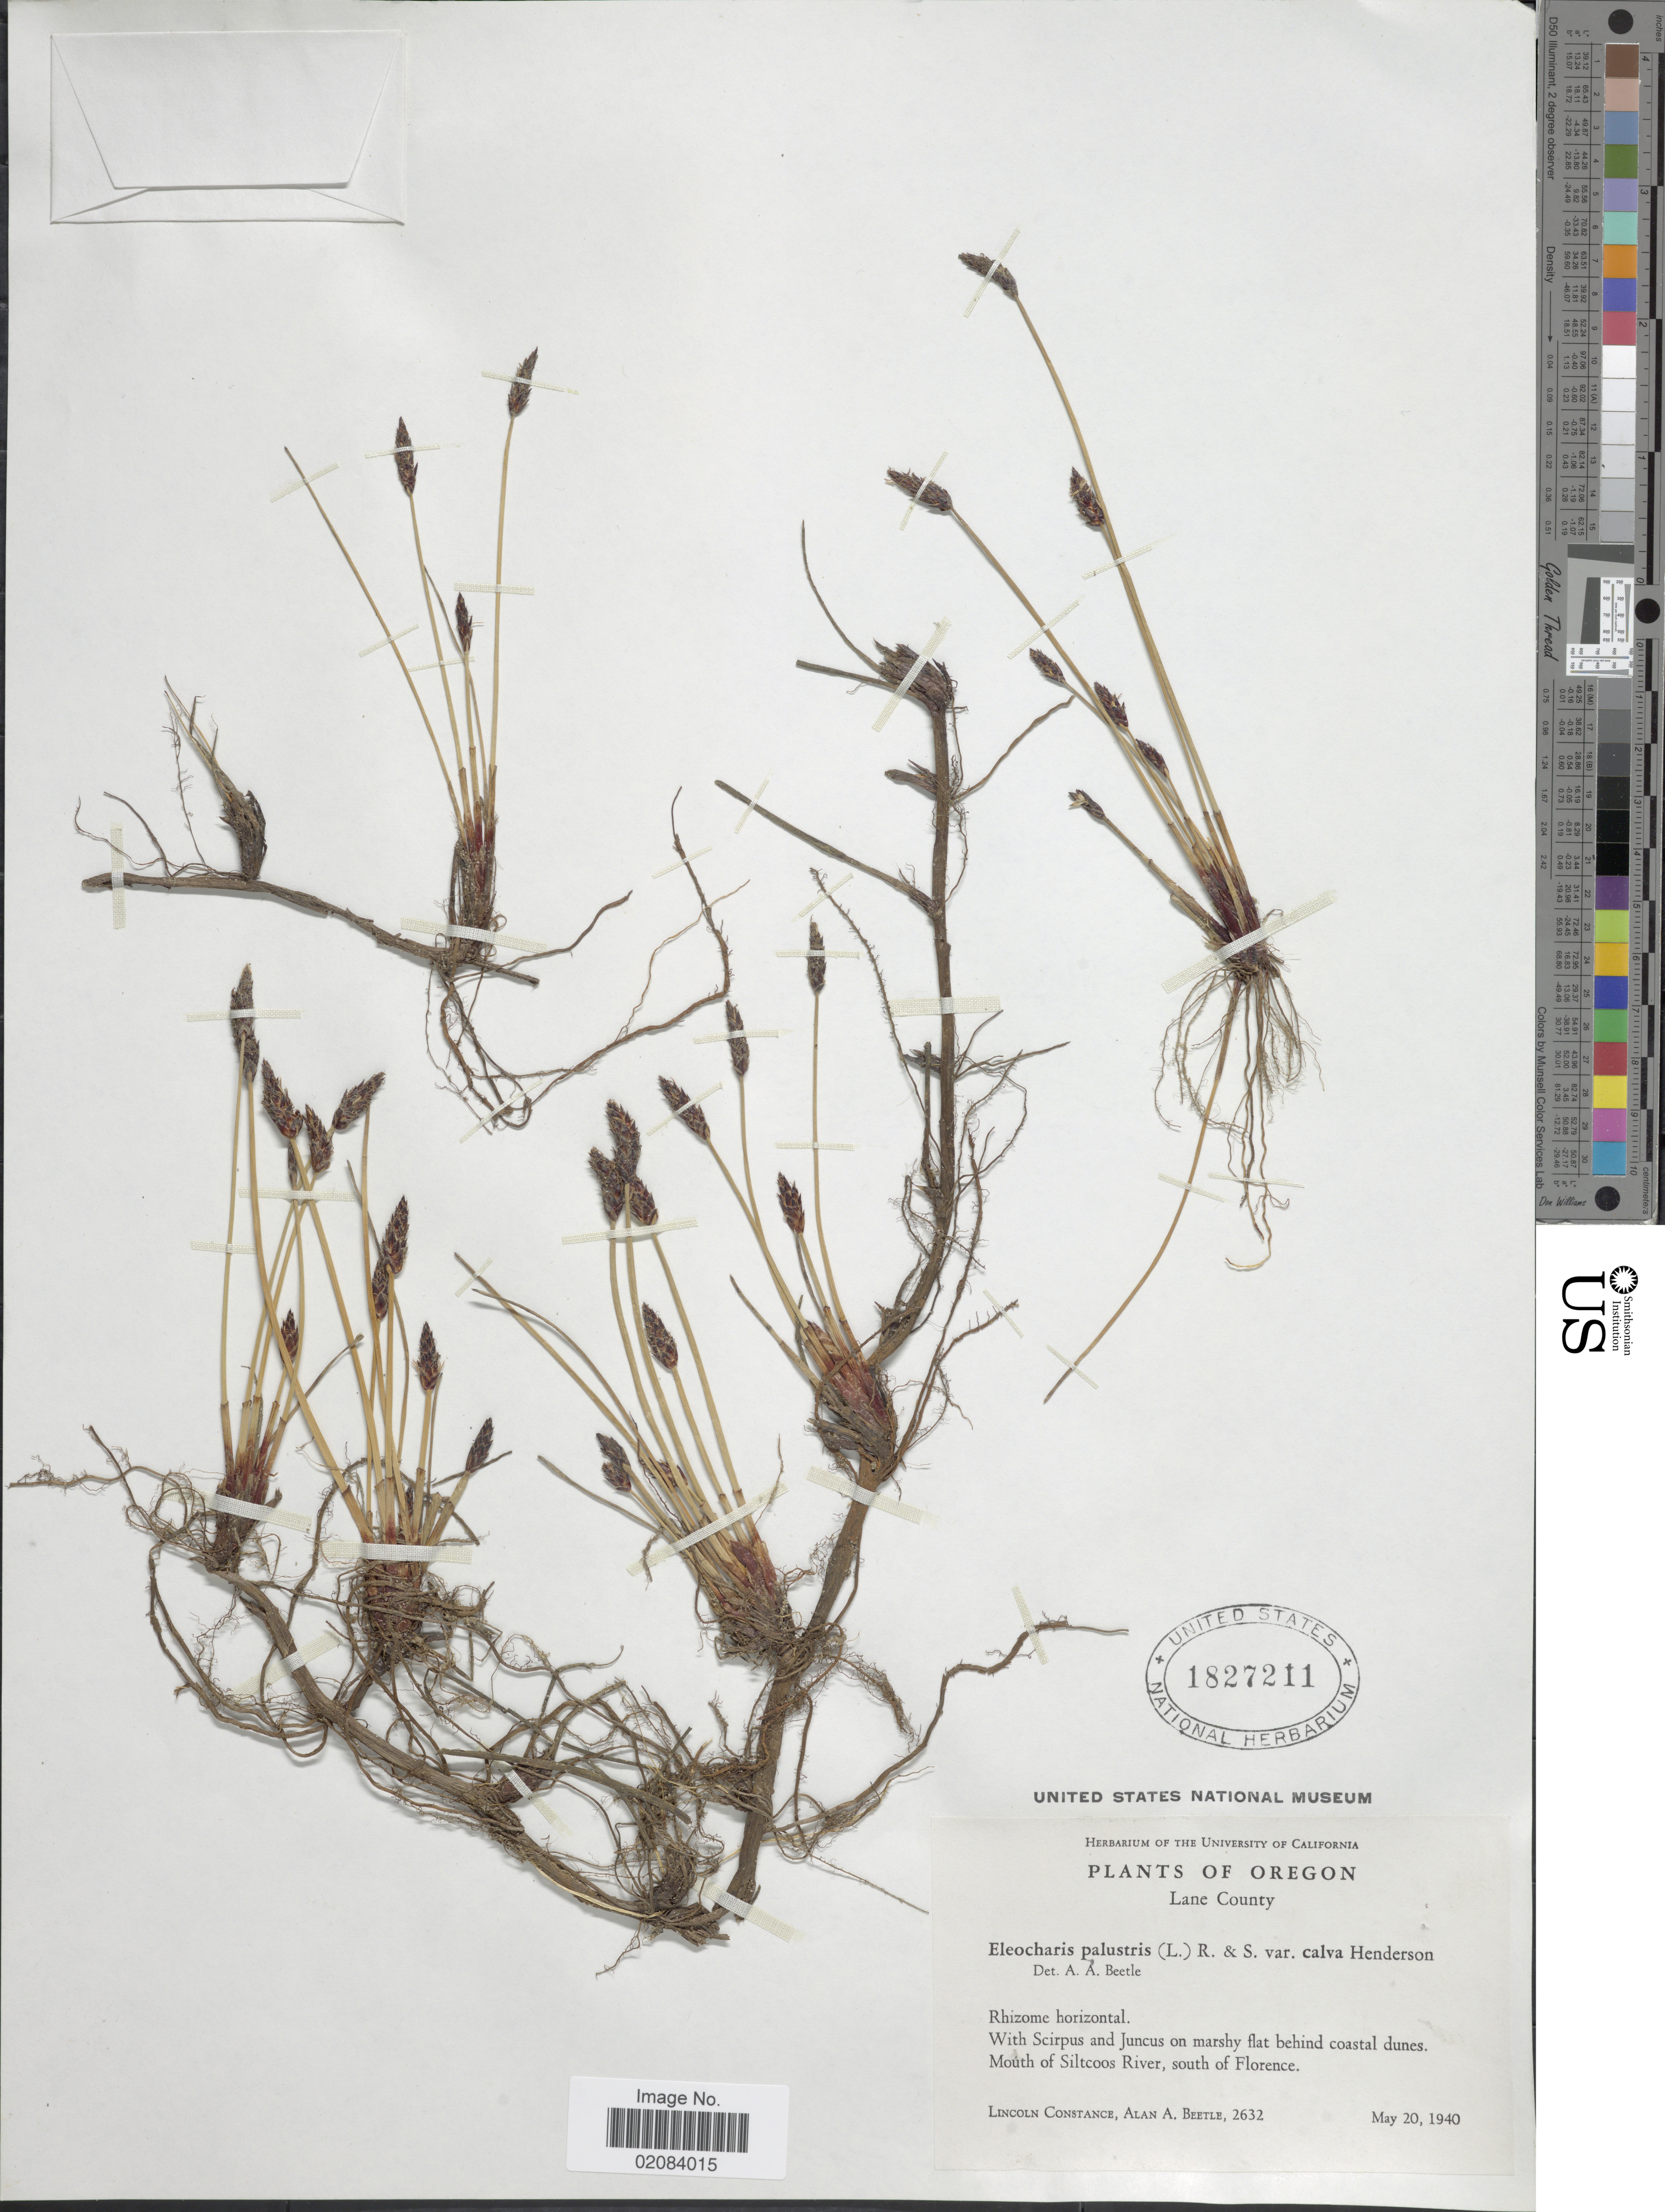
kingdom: Plantae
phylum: Tracheophyta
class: Liliopsida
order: Poales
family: Cyperaceae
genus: Eleocharis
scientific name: Eleocharis palustris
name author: (L.) Roem. & Schult.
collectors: L. Constance & A. A. Beetle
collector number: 2632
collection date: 1940-05-20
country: United States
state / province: Oregon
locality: Lane County, Behind coast dunes, Mouth of Siltcoos River, south of Florence.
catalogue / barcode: US 1827211